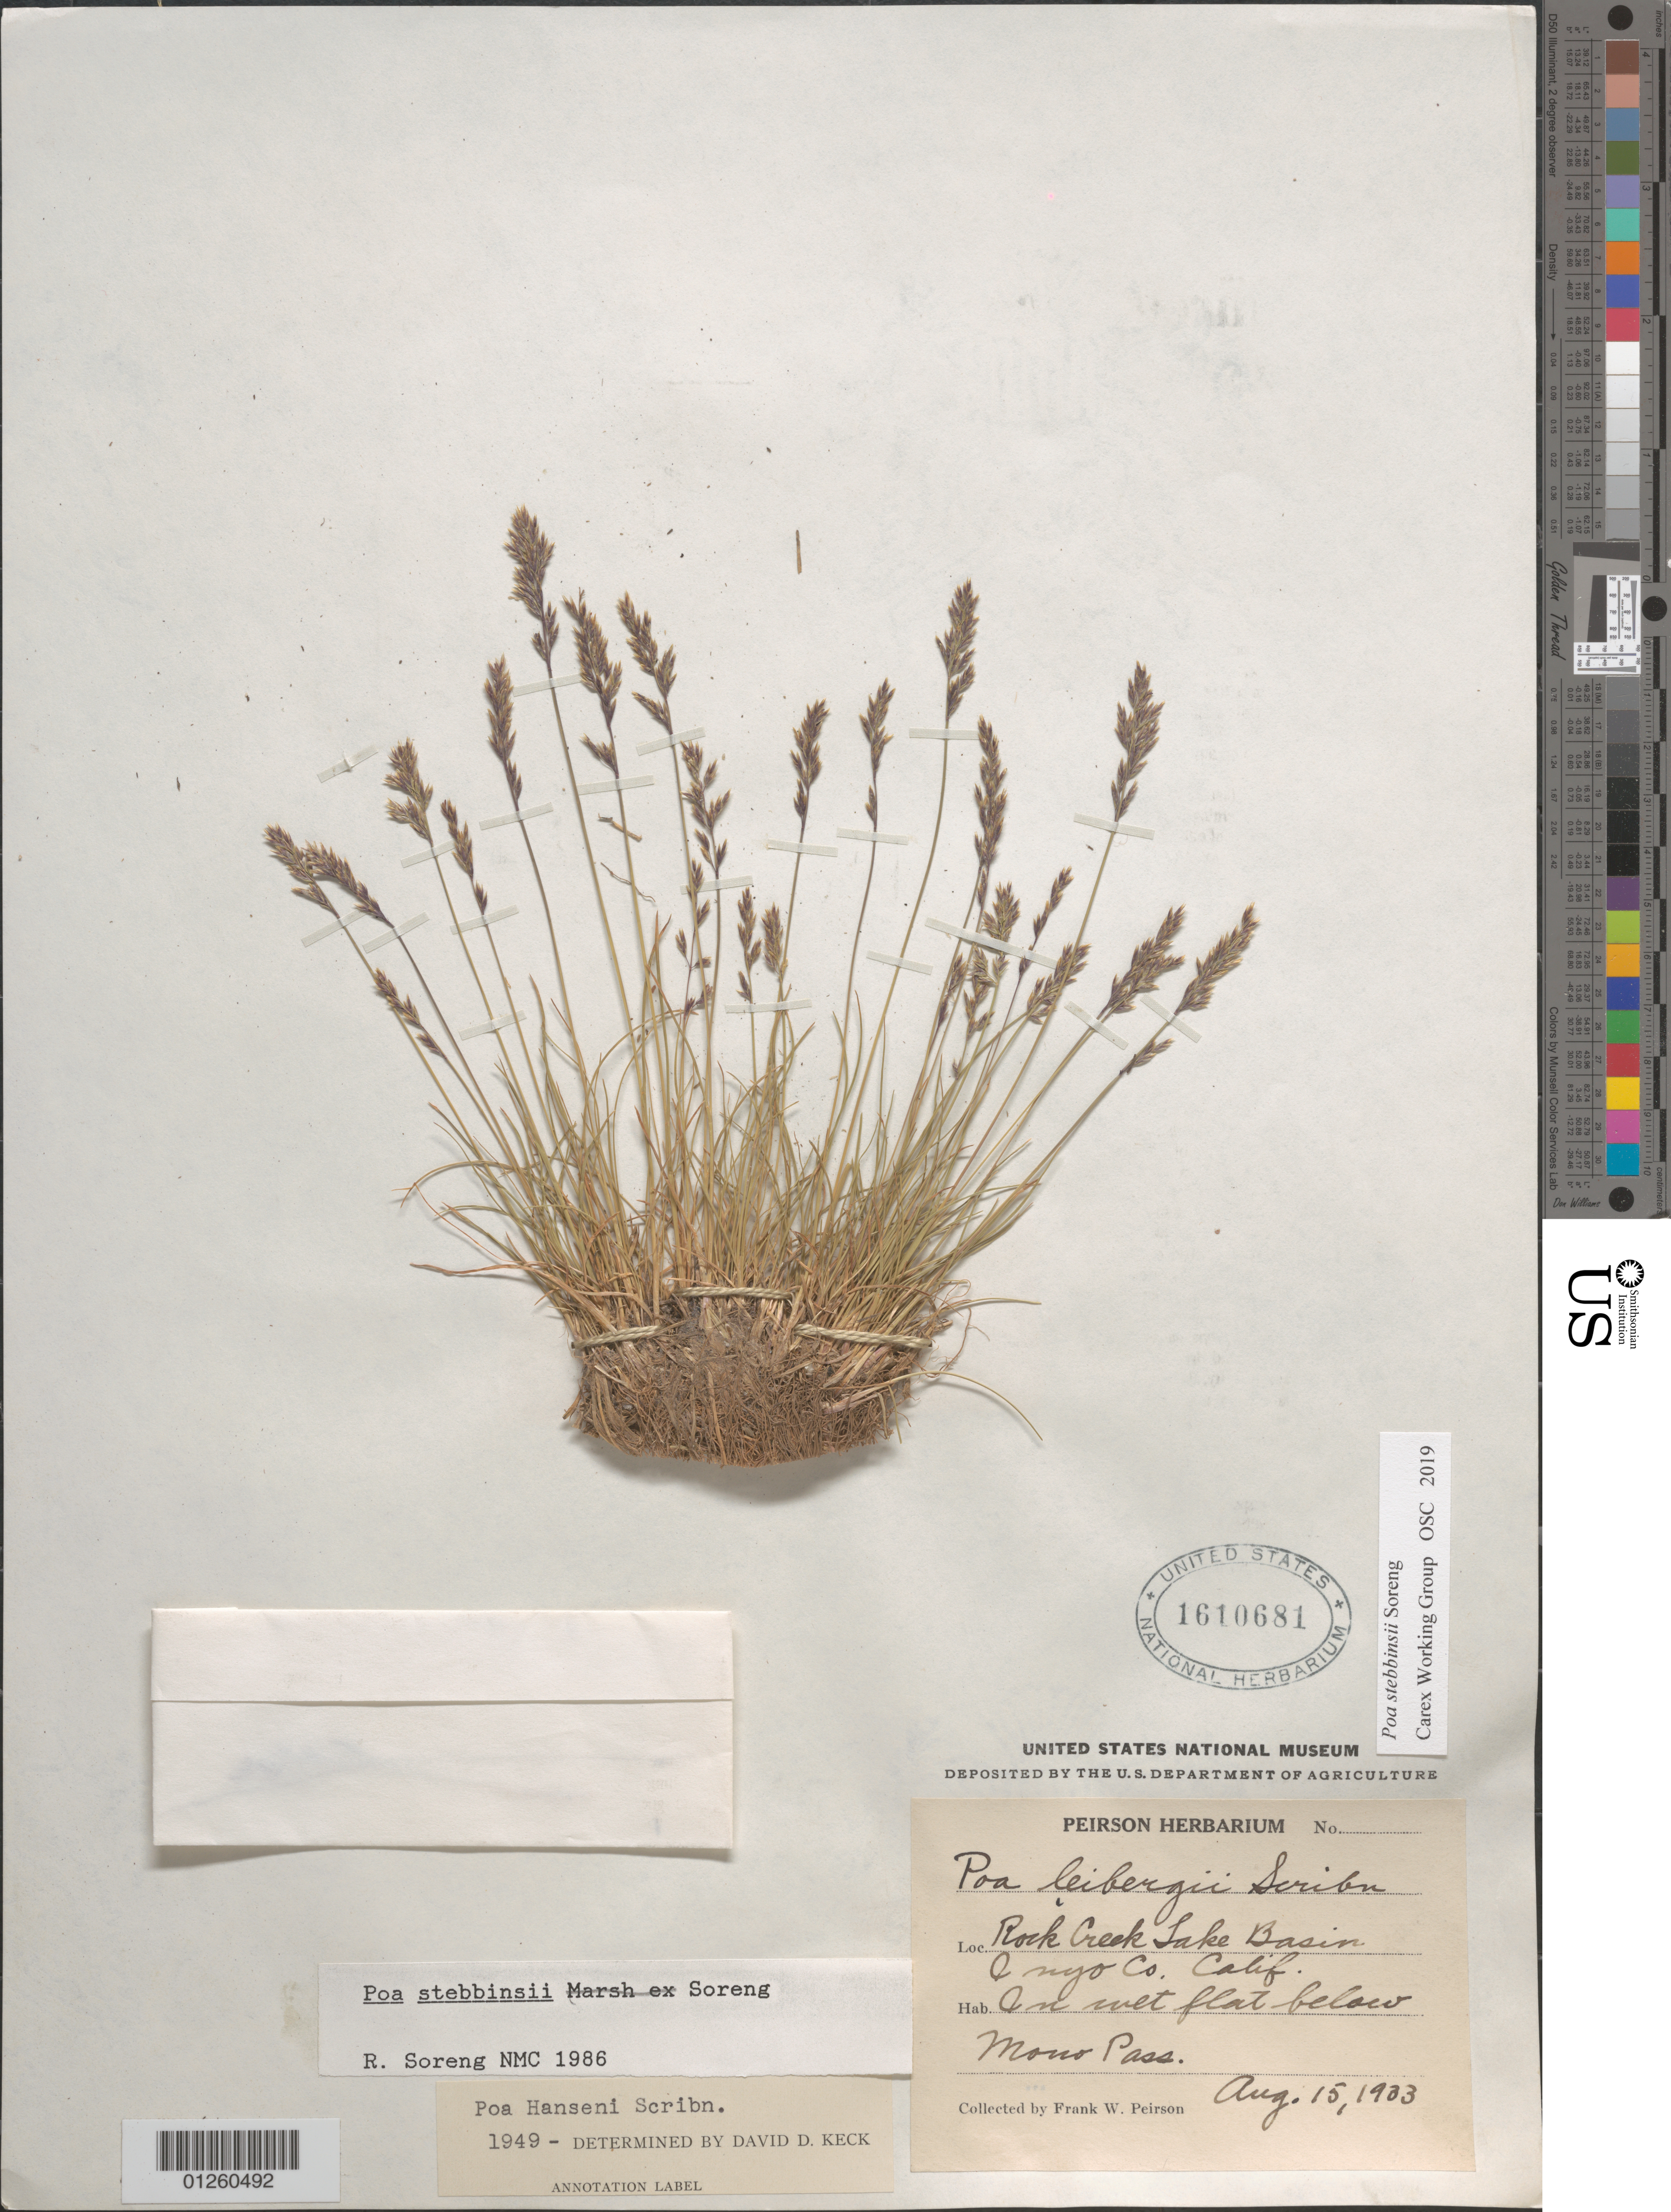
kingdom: Plantae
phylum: Tracheophyta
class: Liliopsida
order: Poales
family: Poaceae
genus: Poa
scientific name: Poa stebbinsii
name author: Soreng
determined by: Soreng, Robert J., Research Associate (BOT), Smithsonian Institution - National Museum of Natural History (UNITED STATES)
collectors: F. Peirson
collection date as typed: Aug. 15, 1933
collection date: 1933-08-15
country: United States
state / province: California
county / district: Mono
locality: Rock Creek Lake Basin, in wet flat below Mono Pass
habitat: In wet flat below Mono Pass.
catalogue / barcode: US 1610681